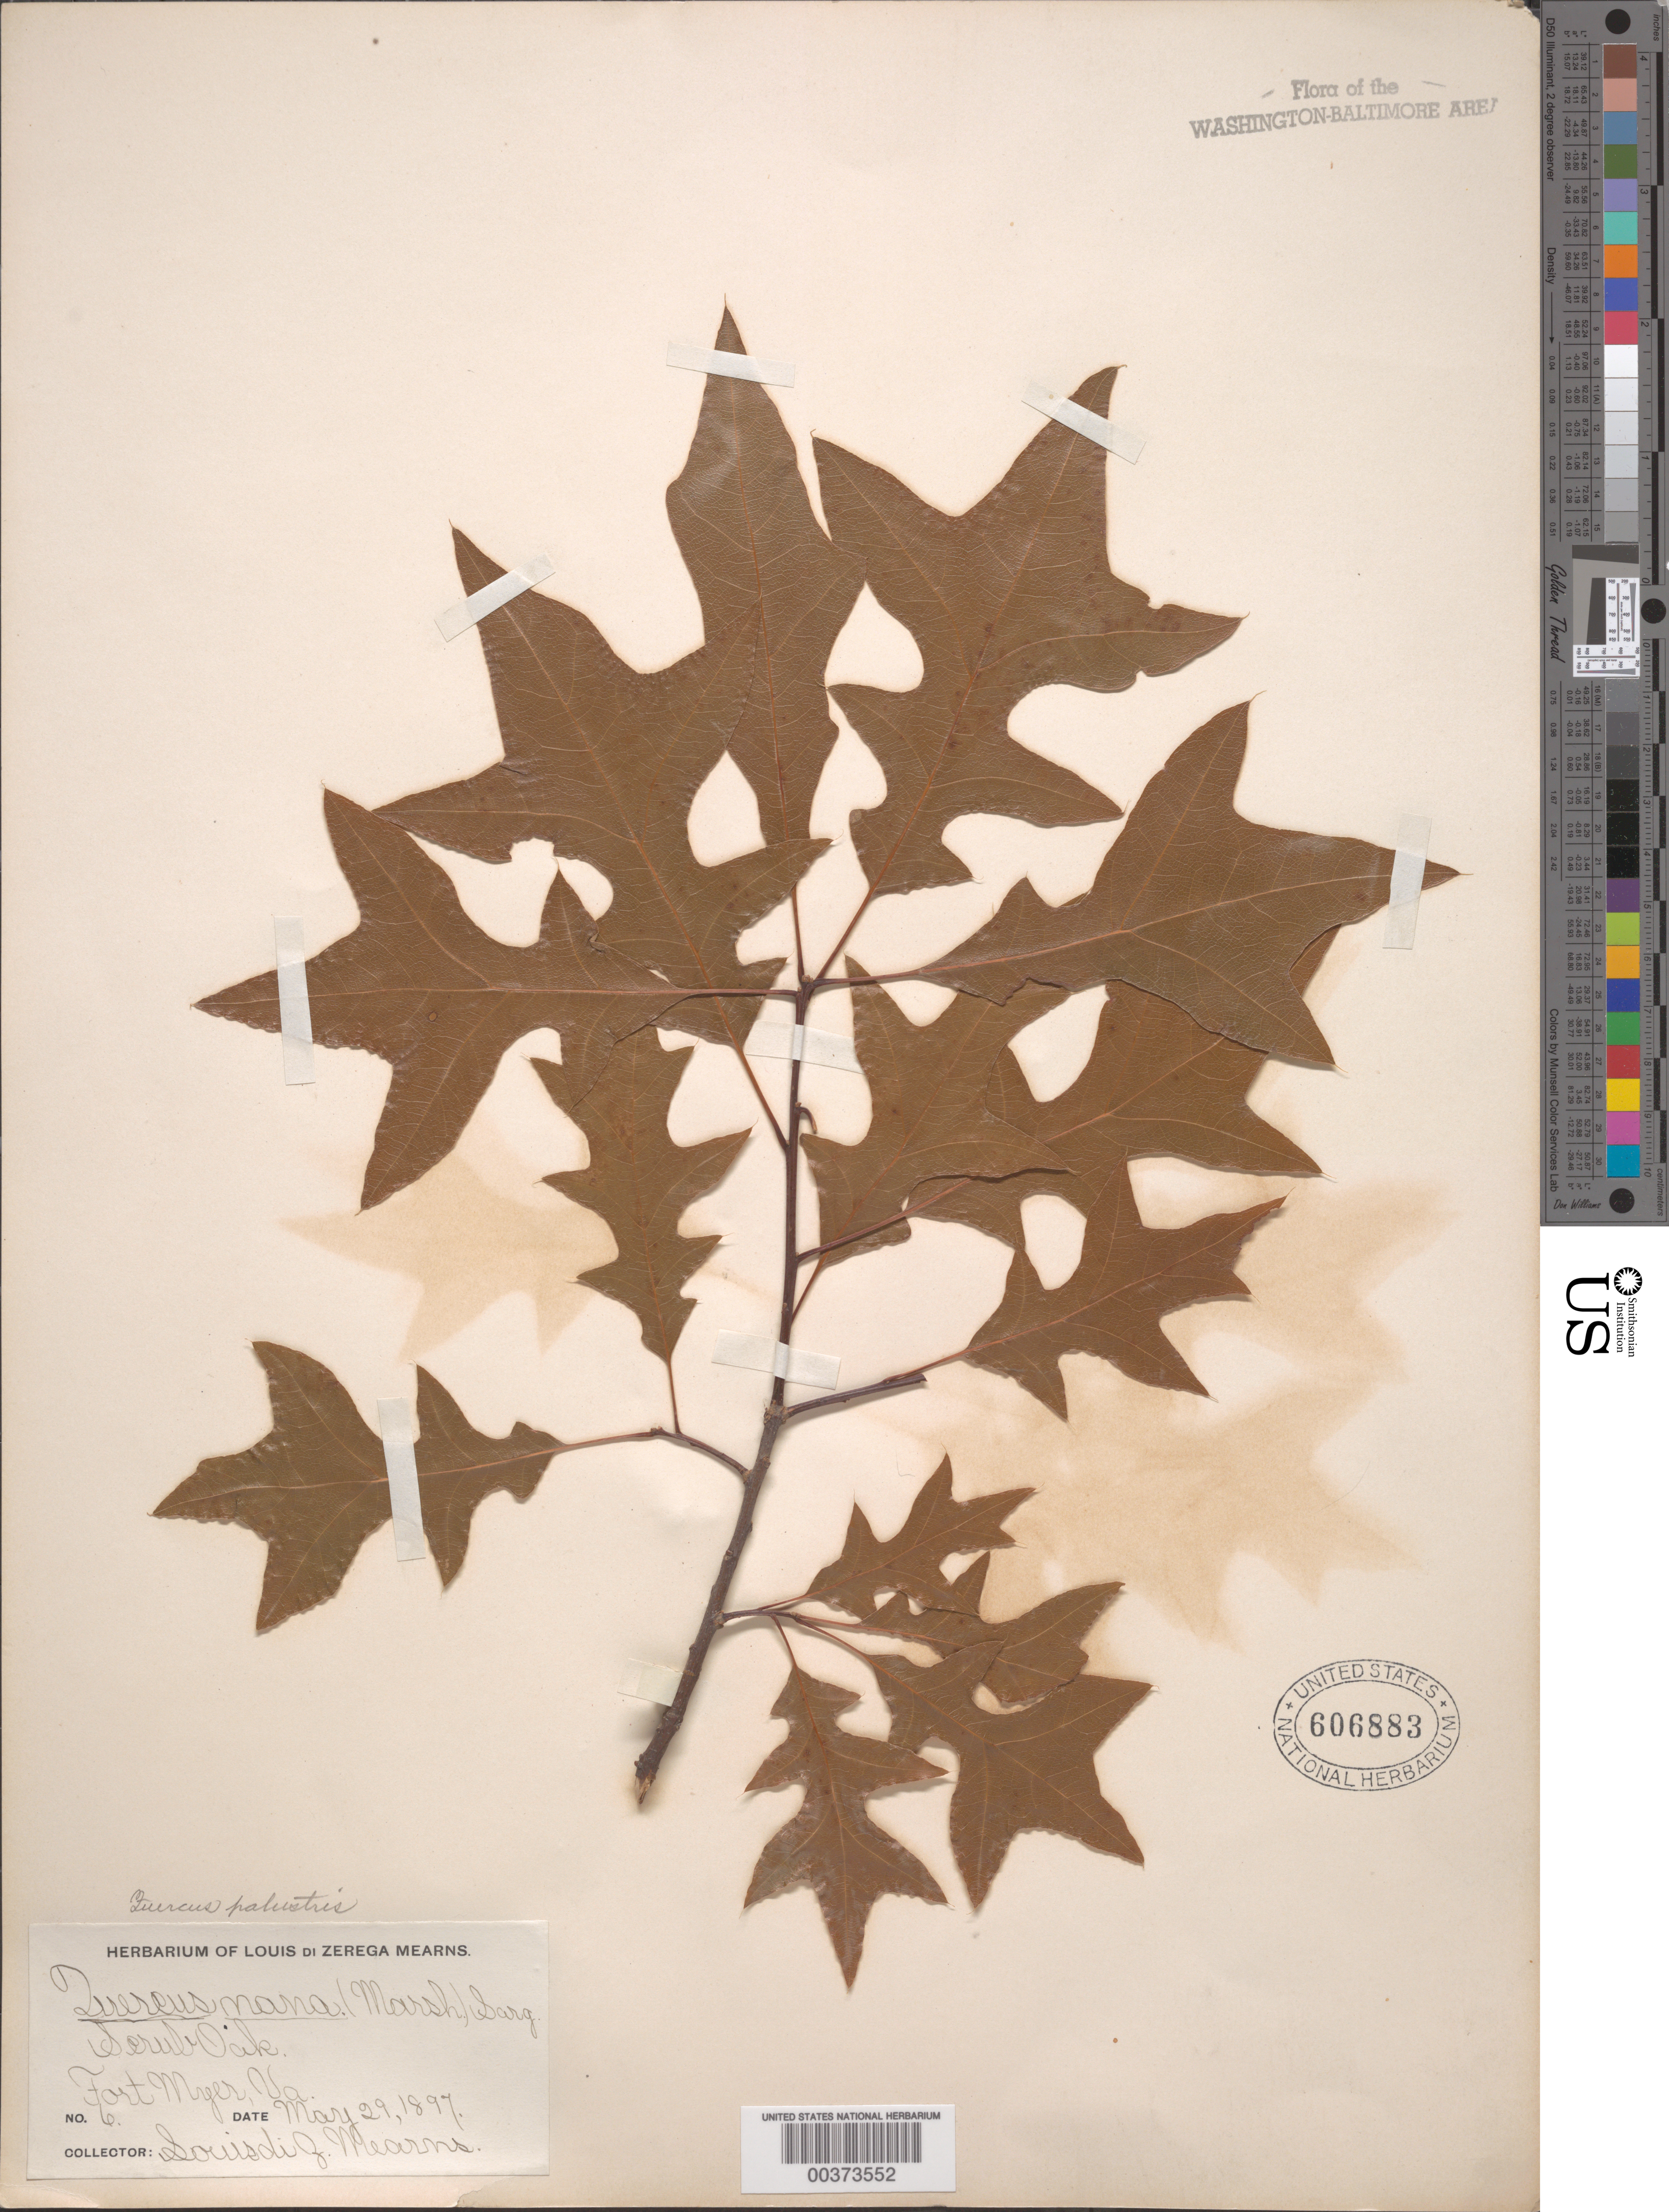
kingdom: Plantae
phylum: Tracheophyta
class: Magnoliopsida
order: Fagales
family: Fagaceae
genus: Quercus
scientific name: Quercus palustris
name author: Münchh.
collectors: L. D. Mearns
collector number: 6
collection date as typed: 29 May 1897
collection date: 1897-05-29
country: United States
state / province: Virginia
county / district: Arlington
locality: Fort Myers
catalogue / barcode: US 606883